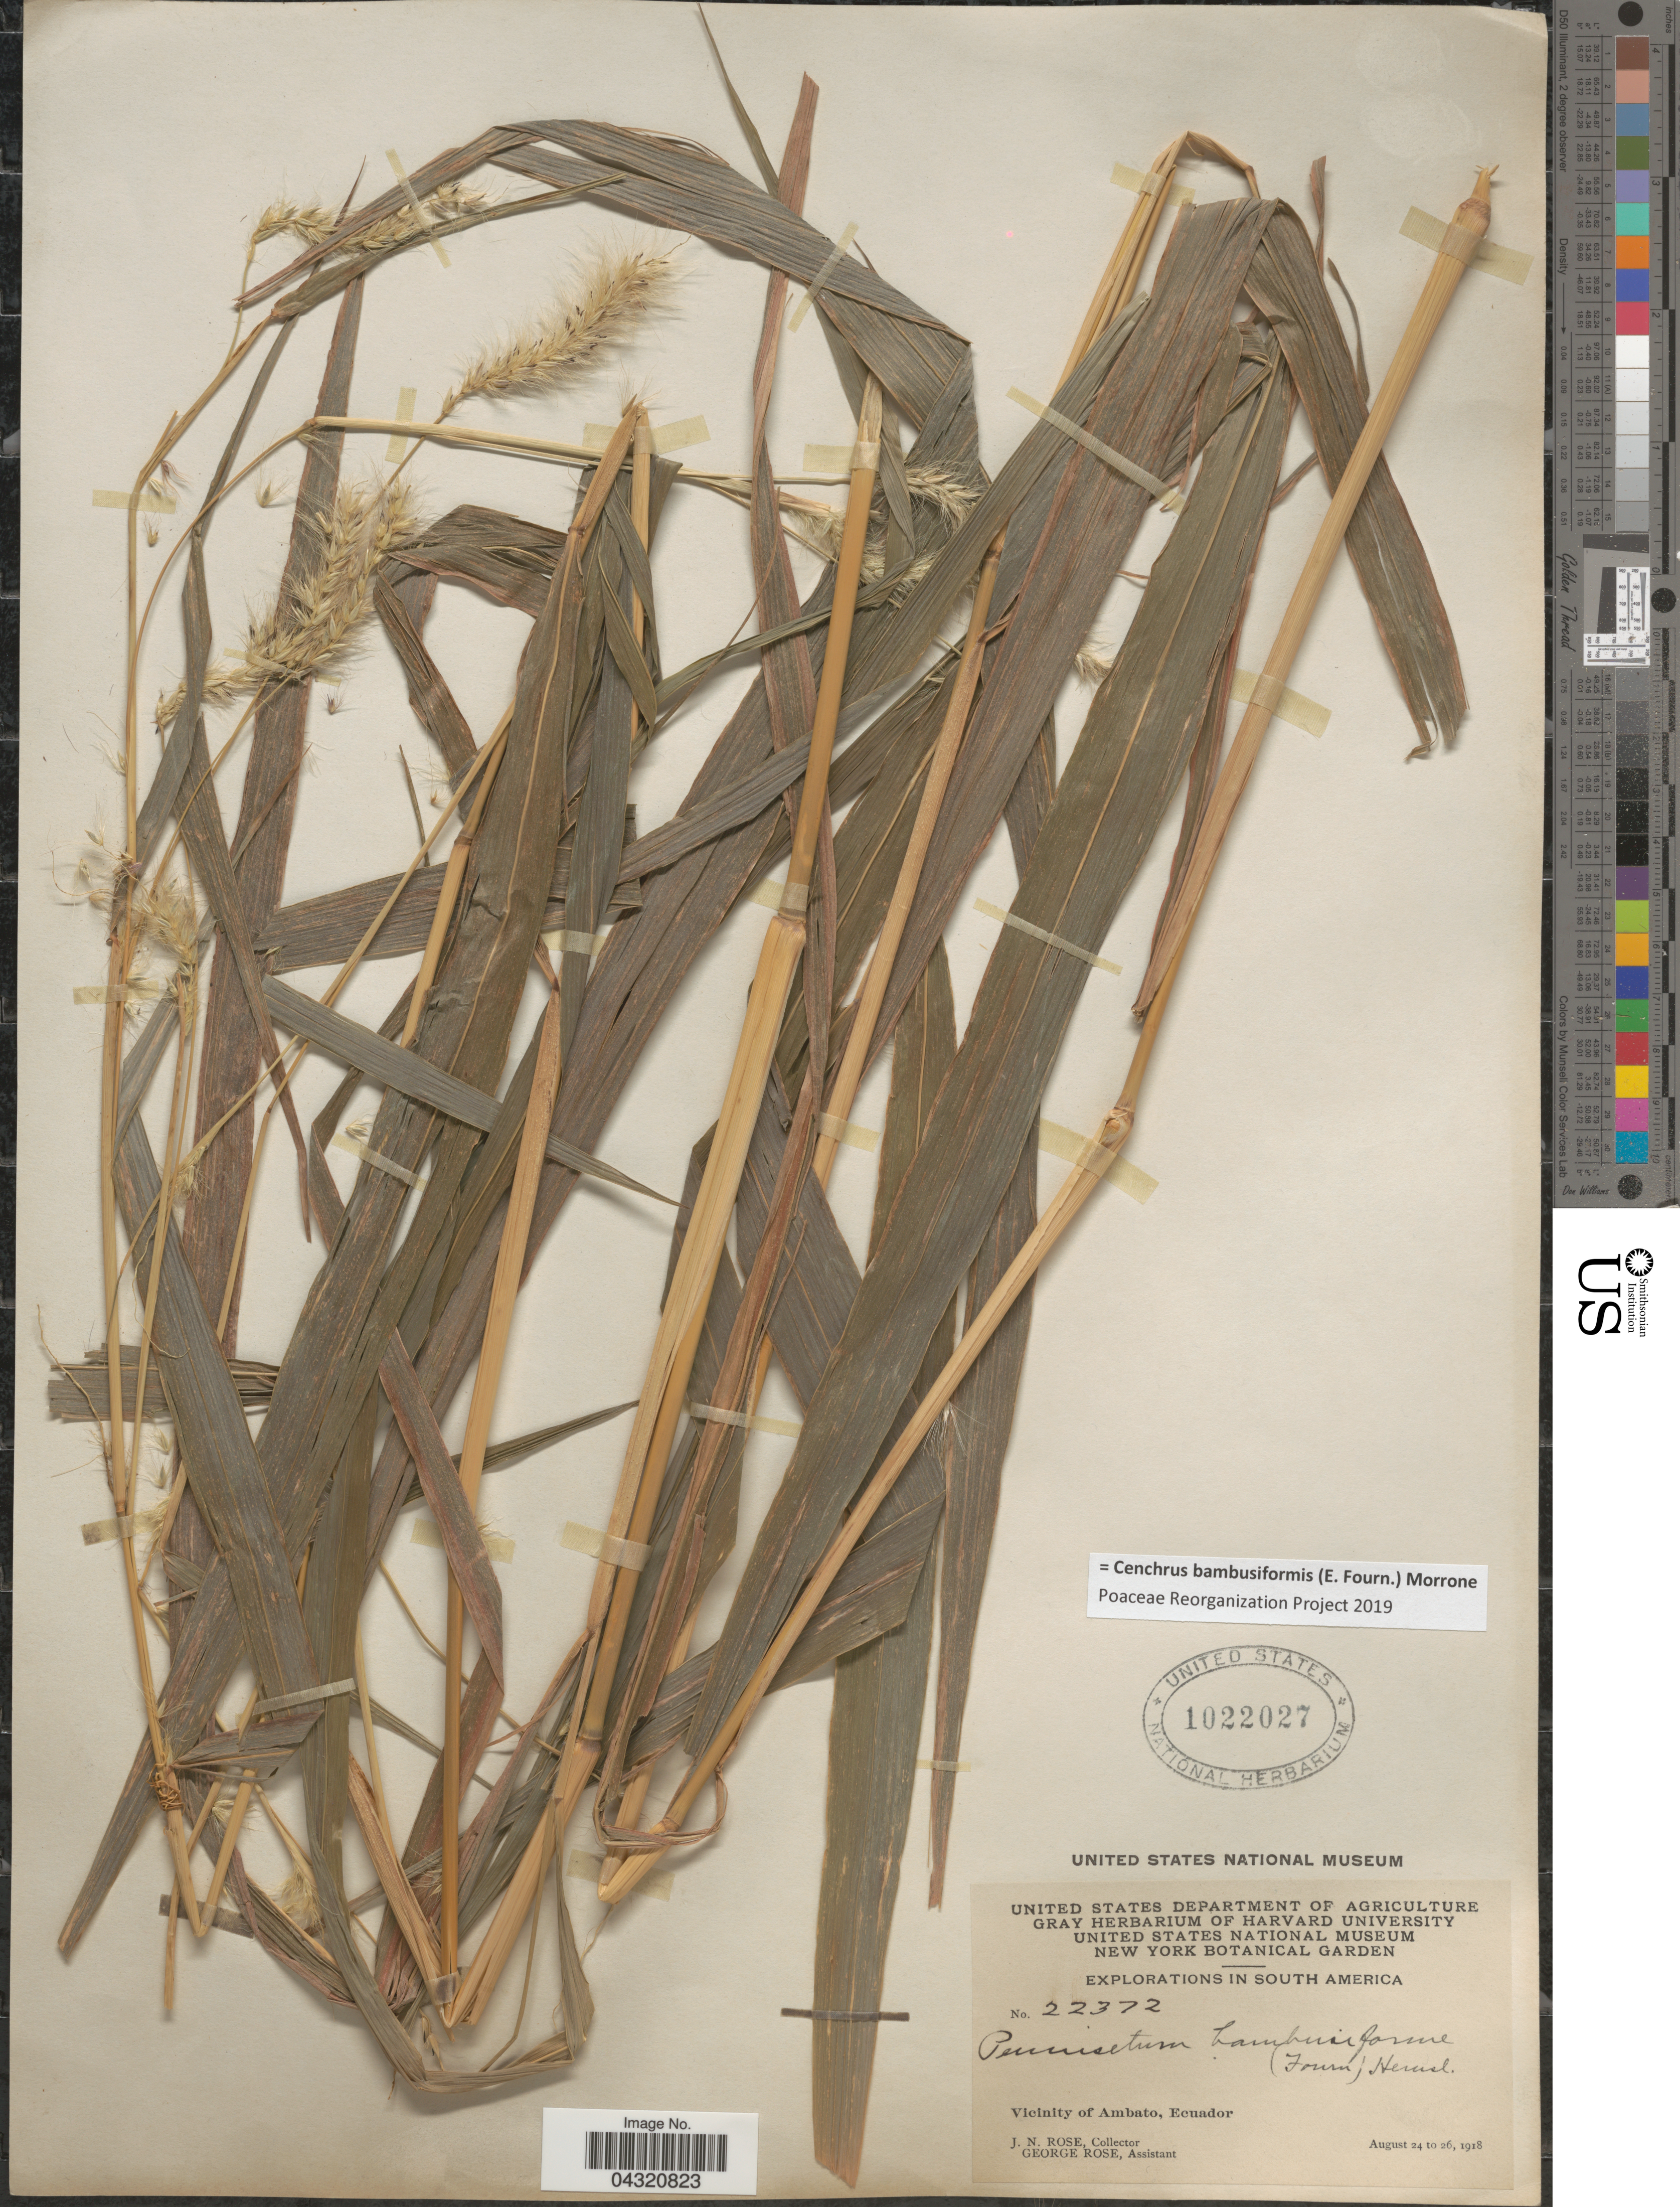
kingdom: Plantae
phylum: Tracheophyta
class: Liliopsida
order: Poales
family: Poaceae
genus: Cenchrus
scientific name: Cenchrus bambusiformis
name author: (E. Fourn.) Morrone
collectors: J. N. Rose & G. Rose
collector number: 22372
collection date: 1918-08-24/1918-08-26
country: Ecuador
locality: Explorations in South America. Vicinity of Ambato.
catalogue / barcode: US 1022027